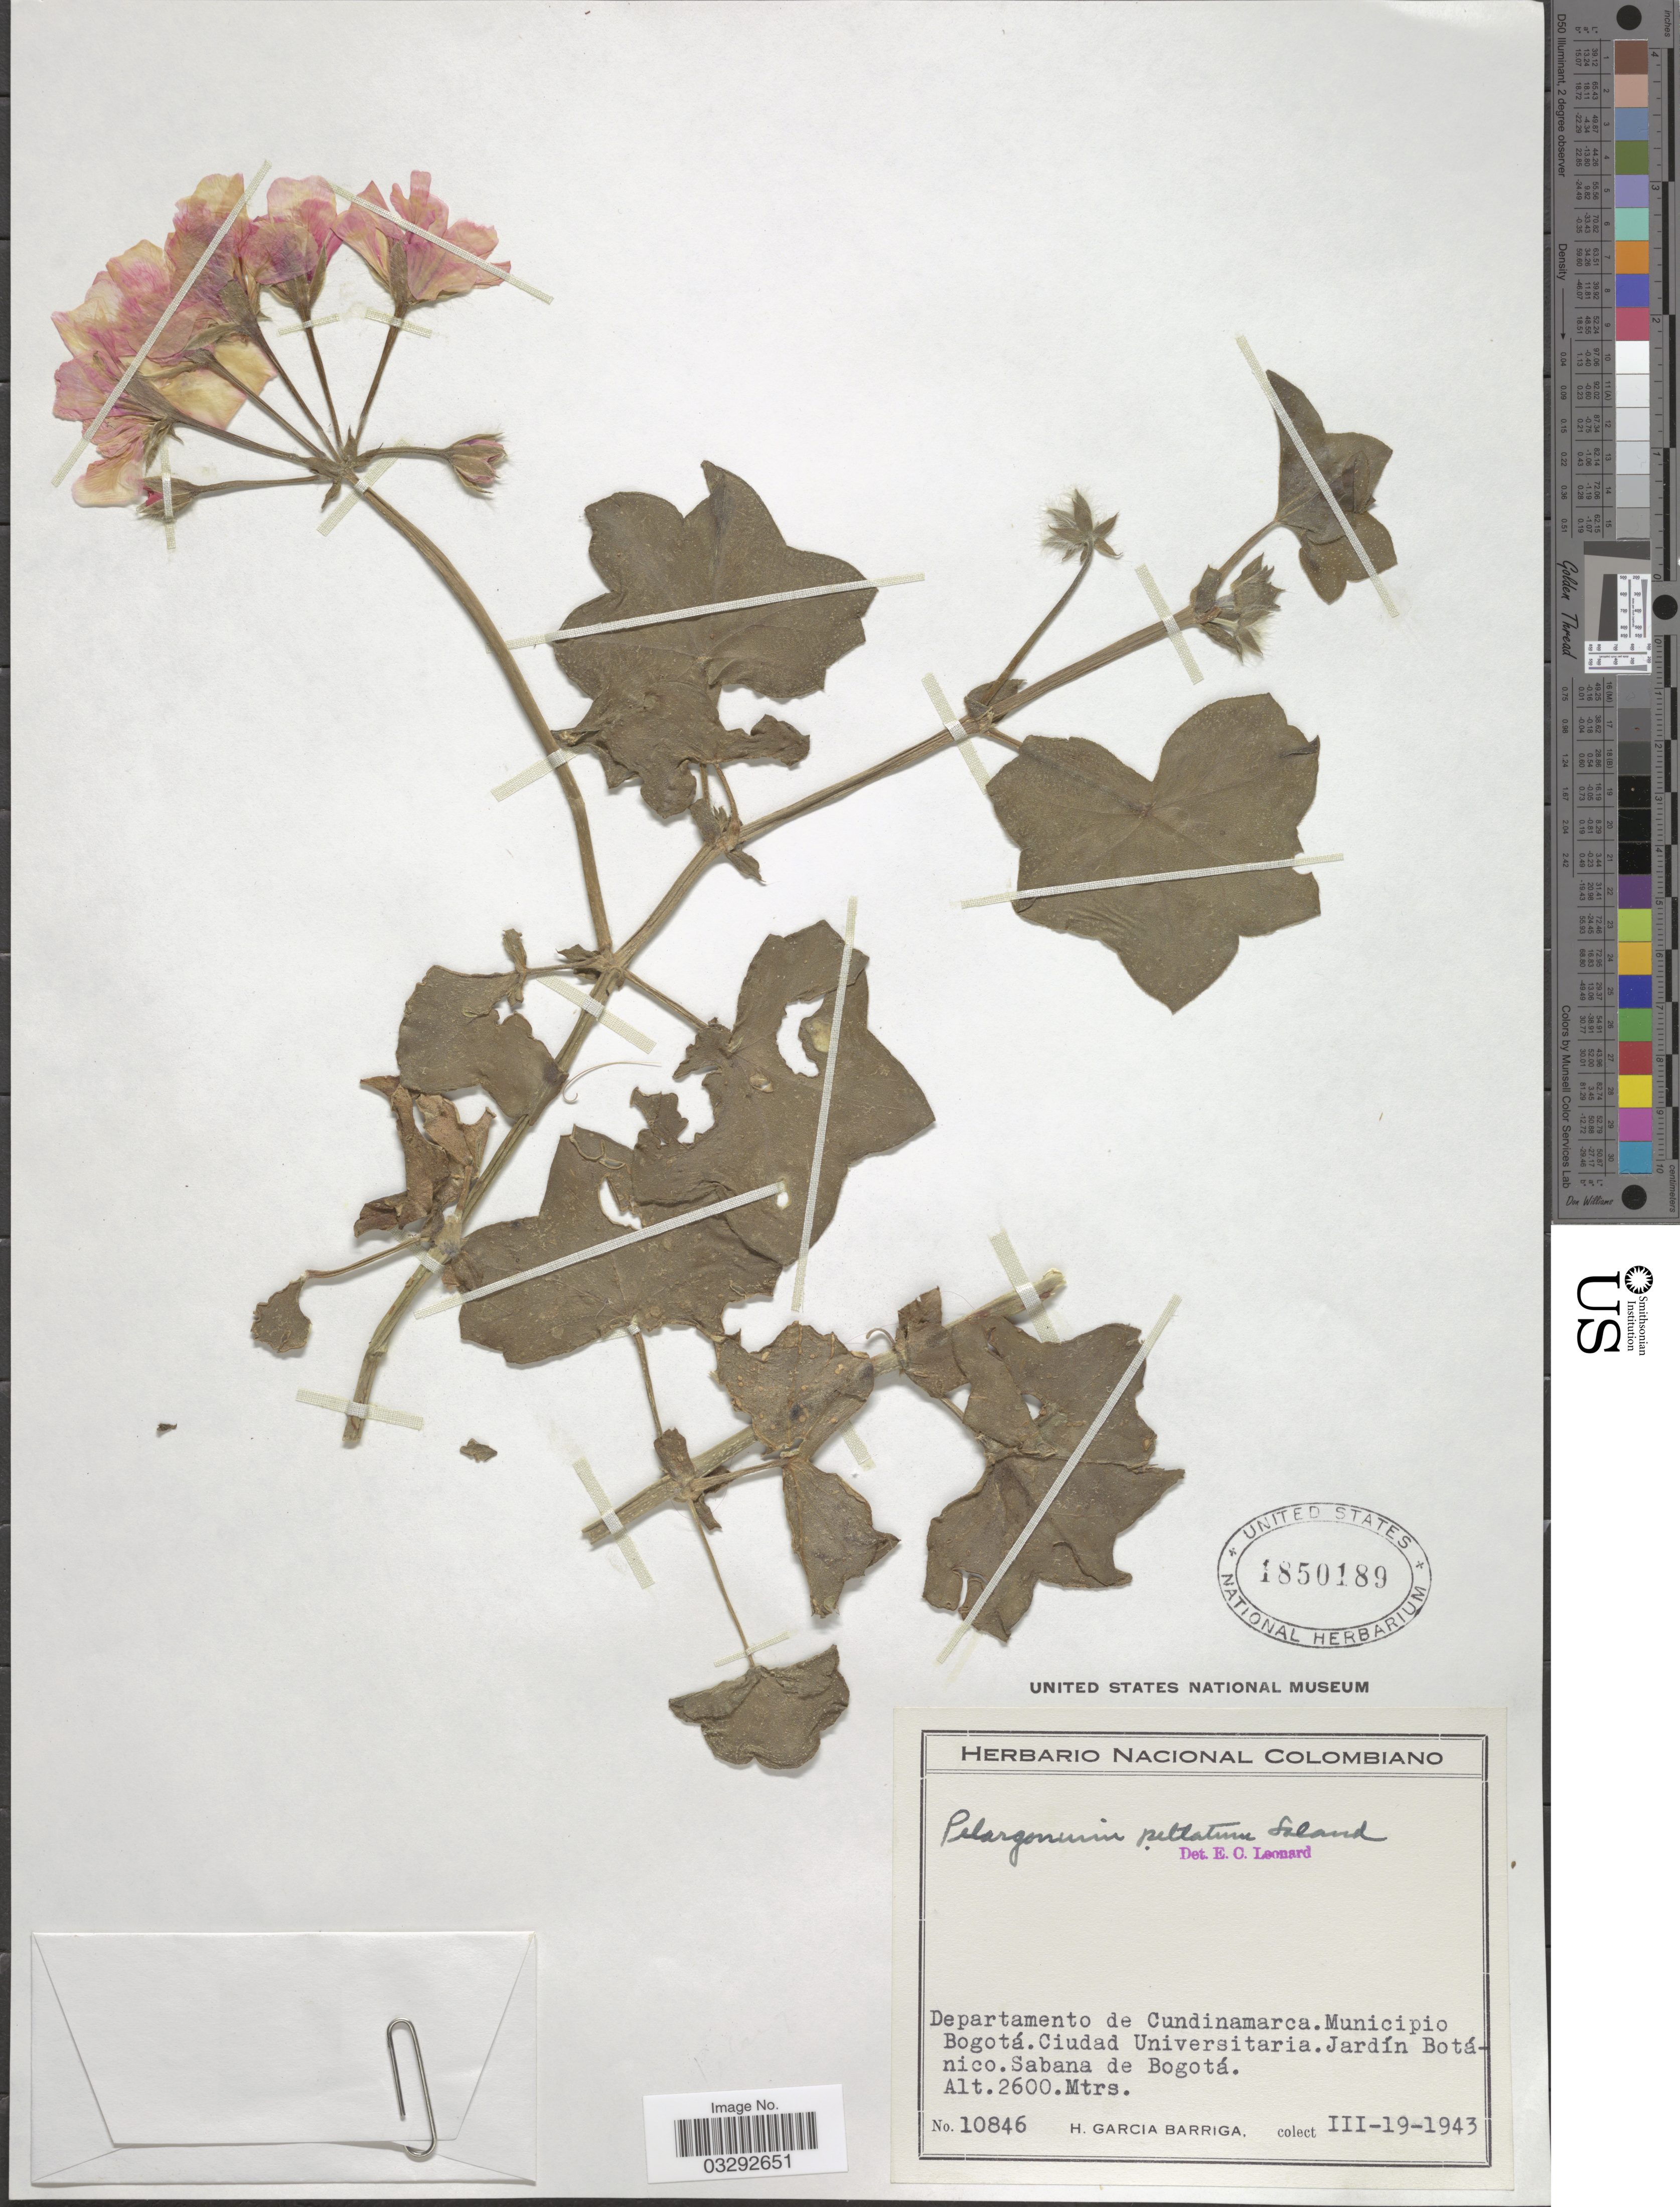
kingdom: Plantae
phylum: Tracheophyta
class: Magnoliopsida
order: Geraniales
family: Geraniaceae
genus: Pelargonium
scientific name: Pelargonium peltatum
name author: (L.) L'Hér.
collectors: H. García Barriga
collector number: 10846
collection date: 1943-03-19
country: Colombia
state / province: Cundinamarca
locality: Departamento de Cundinamarca. Municipio Bogotá. Ciudad Universitaria. Jardín Botánico. Sabana de Bogotá.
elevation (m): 2600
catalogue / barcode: US 1850189